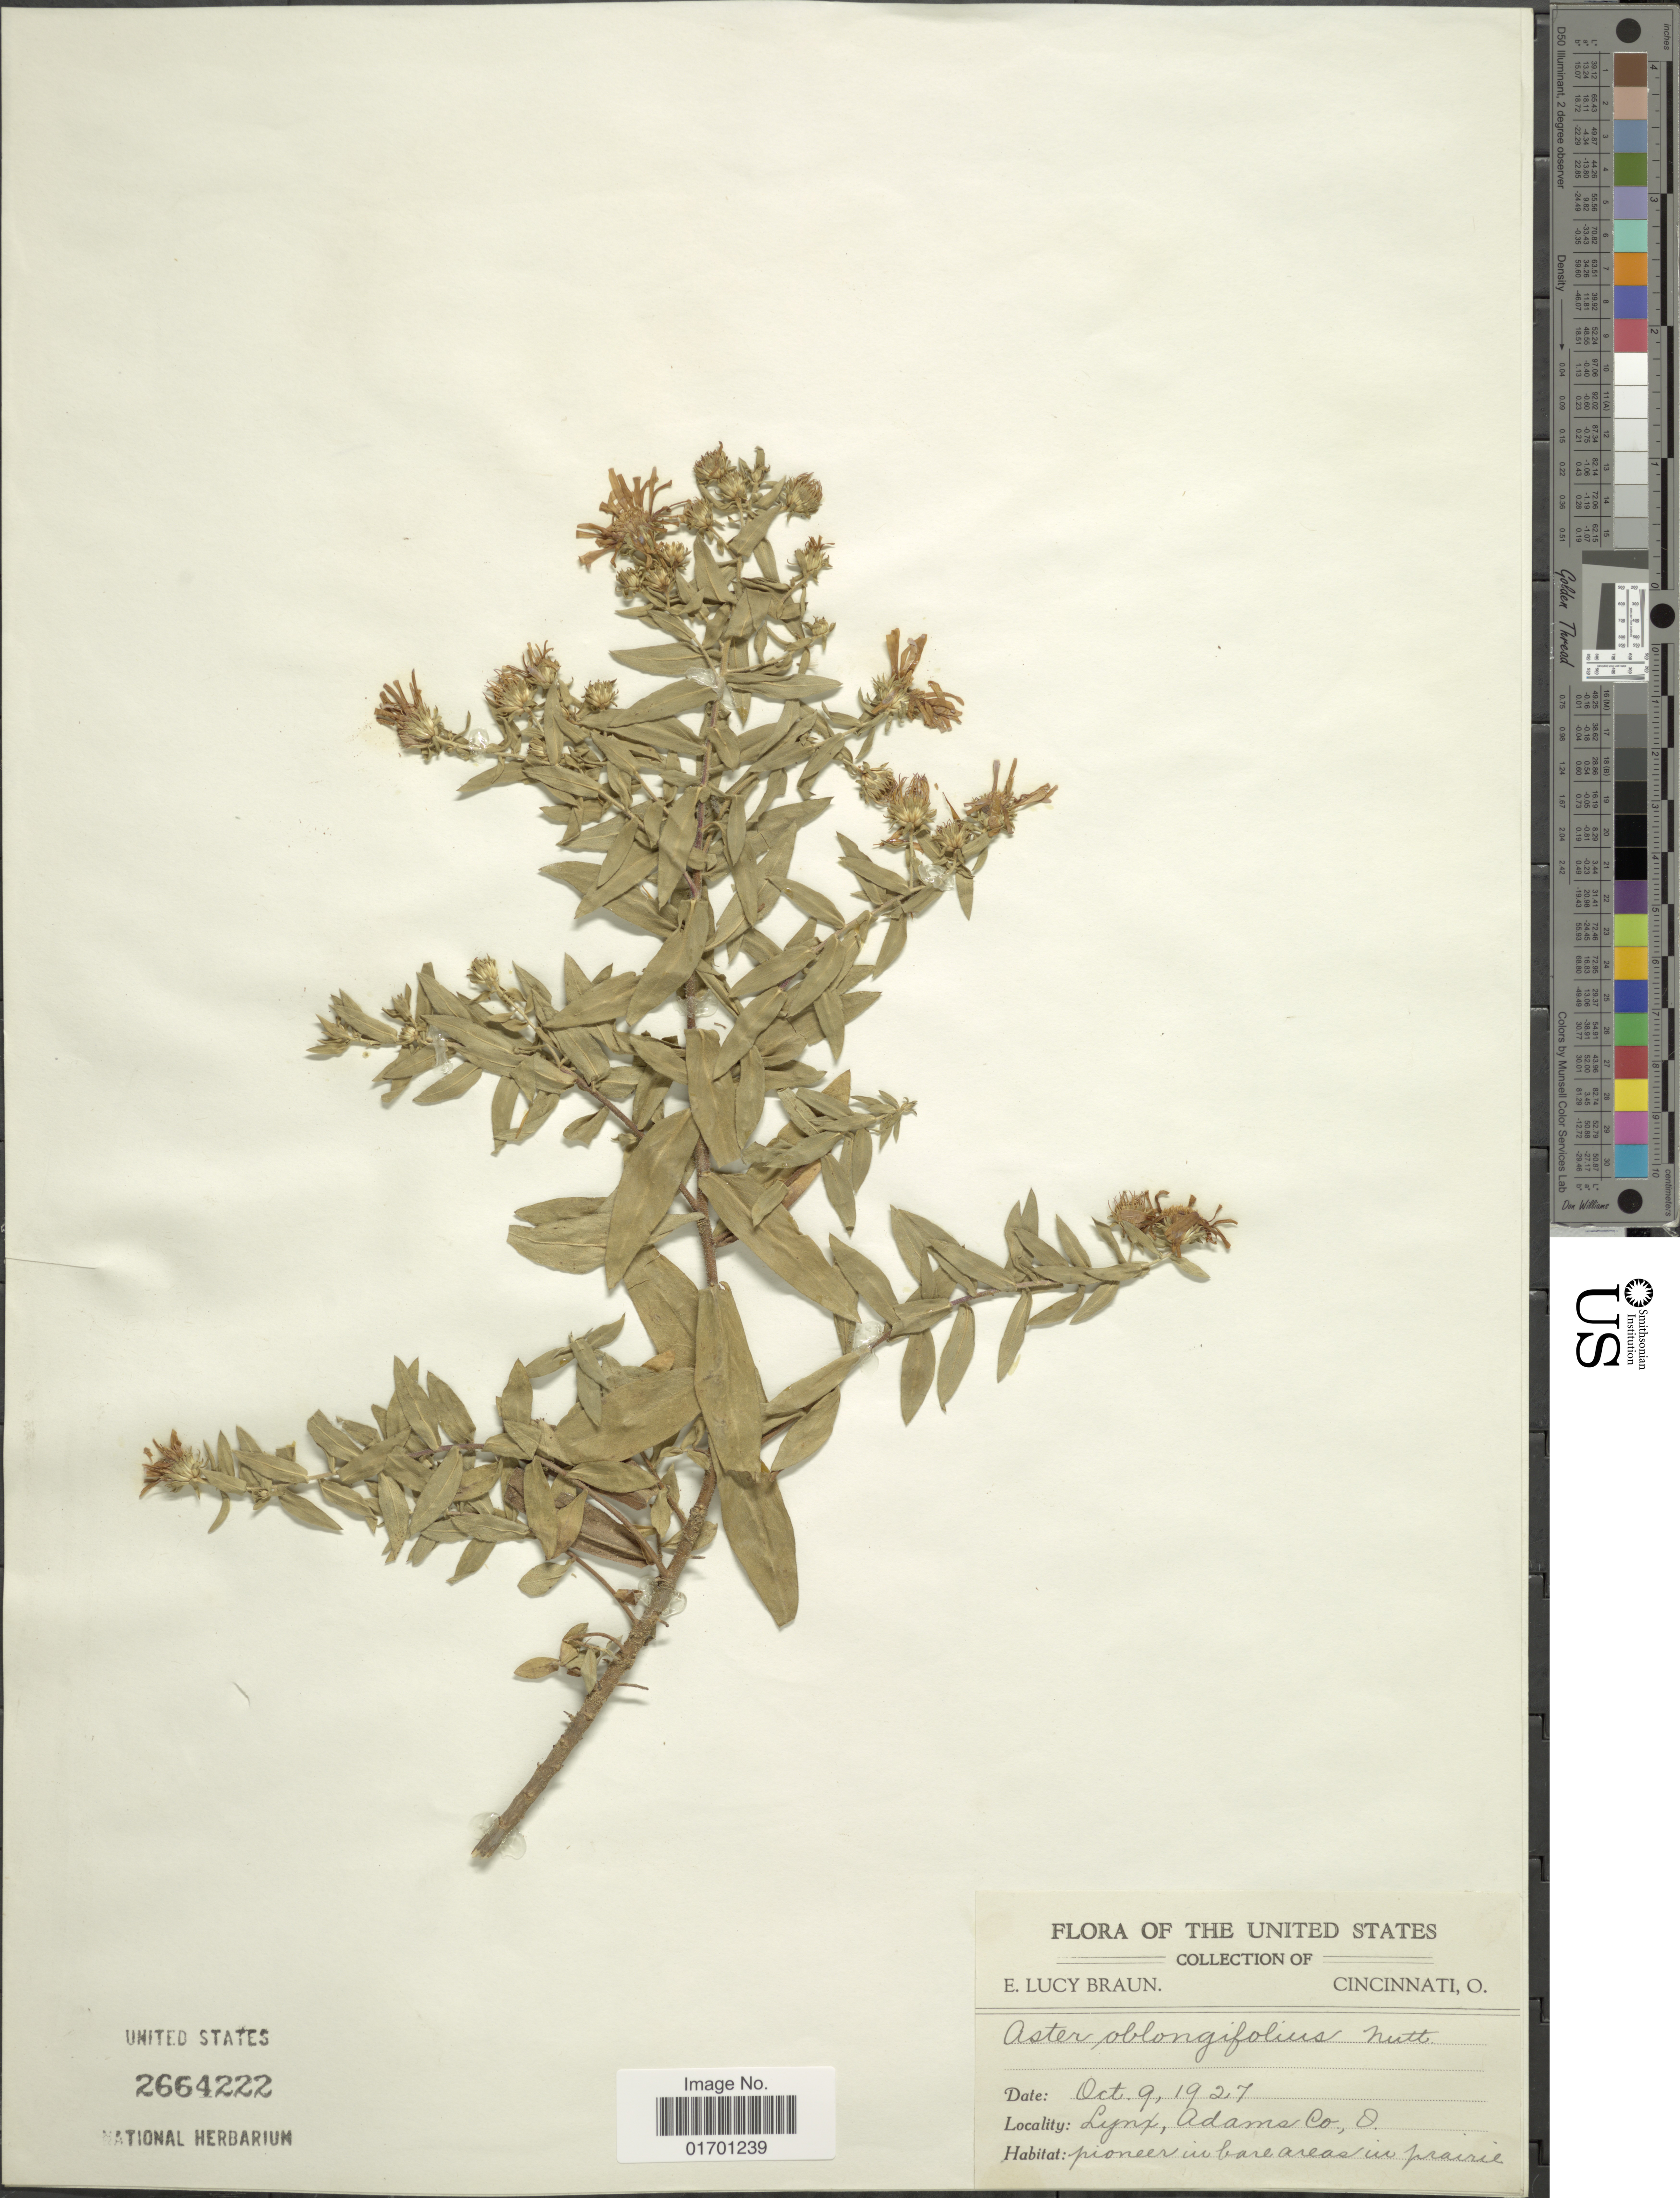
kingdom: Plantae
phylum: Tracheophyta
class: Magnoliopsida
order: Asterales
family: Asteraceae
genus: Symphyotrichum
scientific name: Symphyotrichum oblongifolium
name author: (Nutt.) G.L. Nesom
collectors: E. L. Braun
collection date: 1927-10-09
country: United States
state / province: Ohio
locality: Lynxm Adams Co.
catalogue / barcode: US 2664222